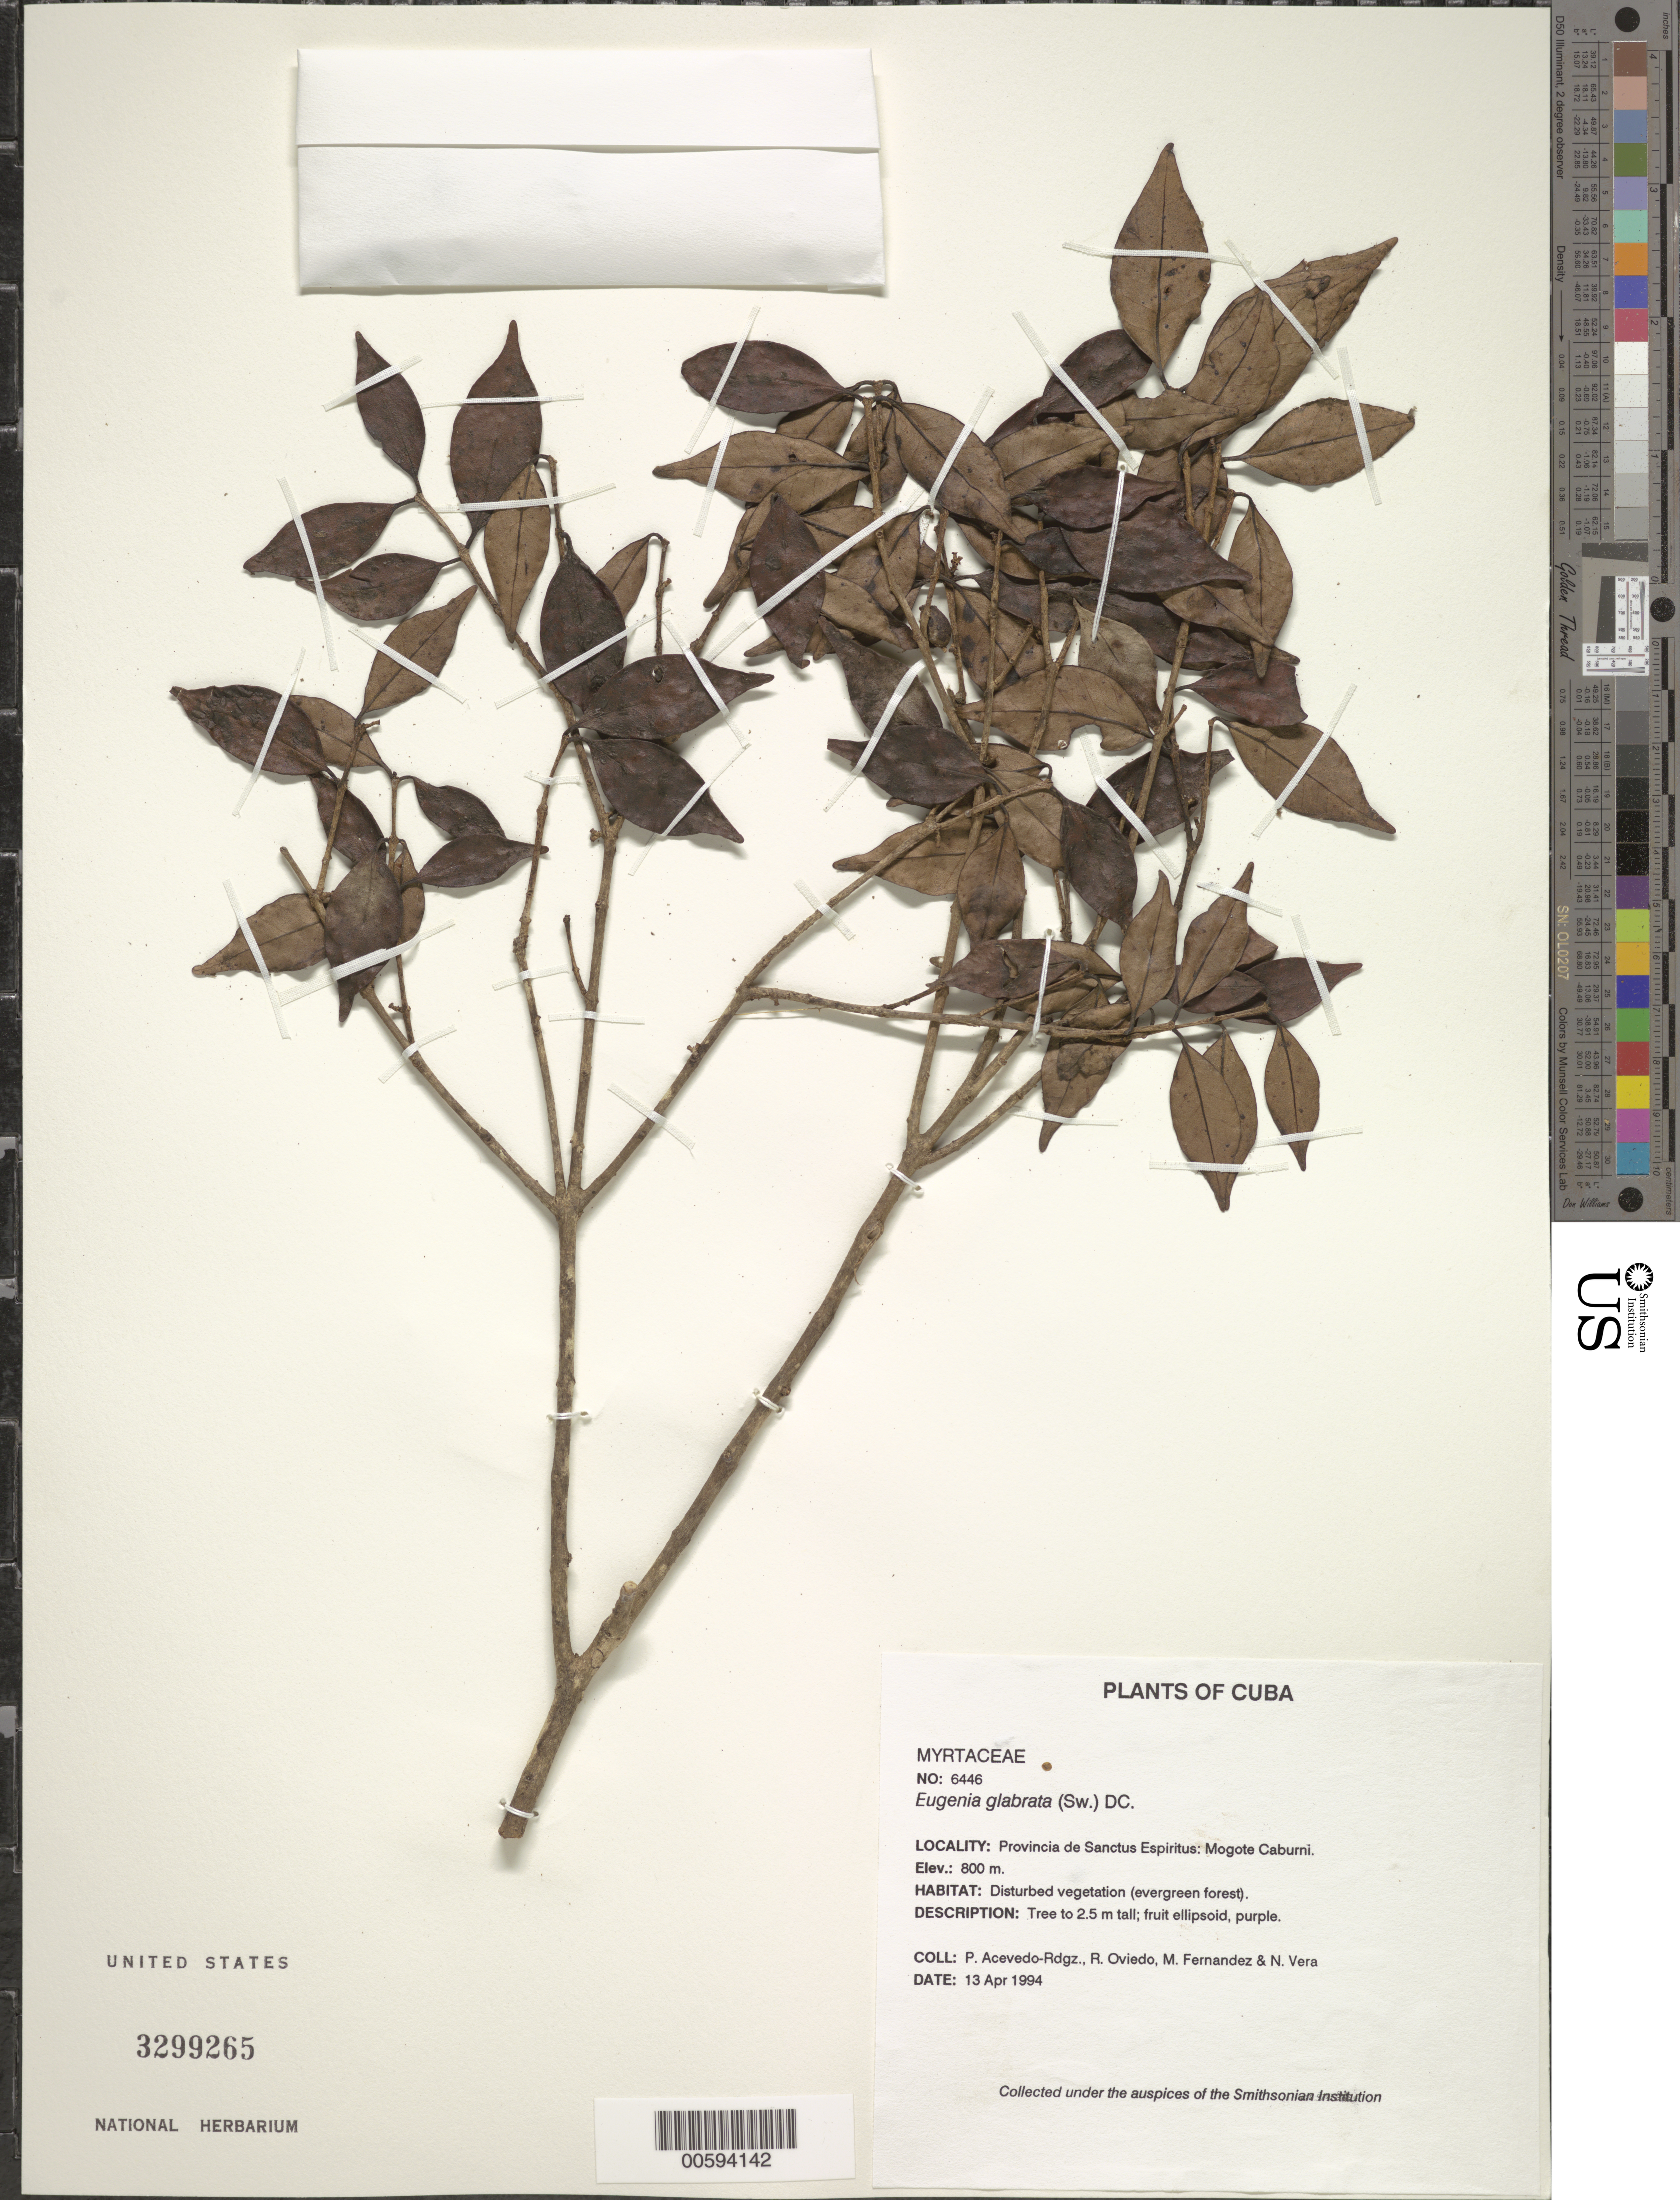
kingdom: Plantae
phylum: Tracheophyta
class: Magnoliopsida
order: Myrtales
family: Myrtaceae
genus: Eugenia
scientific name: Eugenia glabrata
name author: (Sw.) DC.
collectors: P. Acevedo-Rodr., R. Oviedo, M. Fernández & N. Vera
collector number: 6446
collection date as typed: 13 Apr 1994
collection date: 1994-04-13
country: Cuba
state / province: Sancti Spiritus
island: Cuba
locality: Provincia de Sanctus Espiritus; Mogote Caburni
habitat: Disturbed vegetation (evergreen forest).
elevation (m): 800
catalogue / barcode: US 3299265